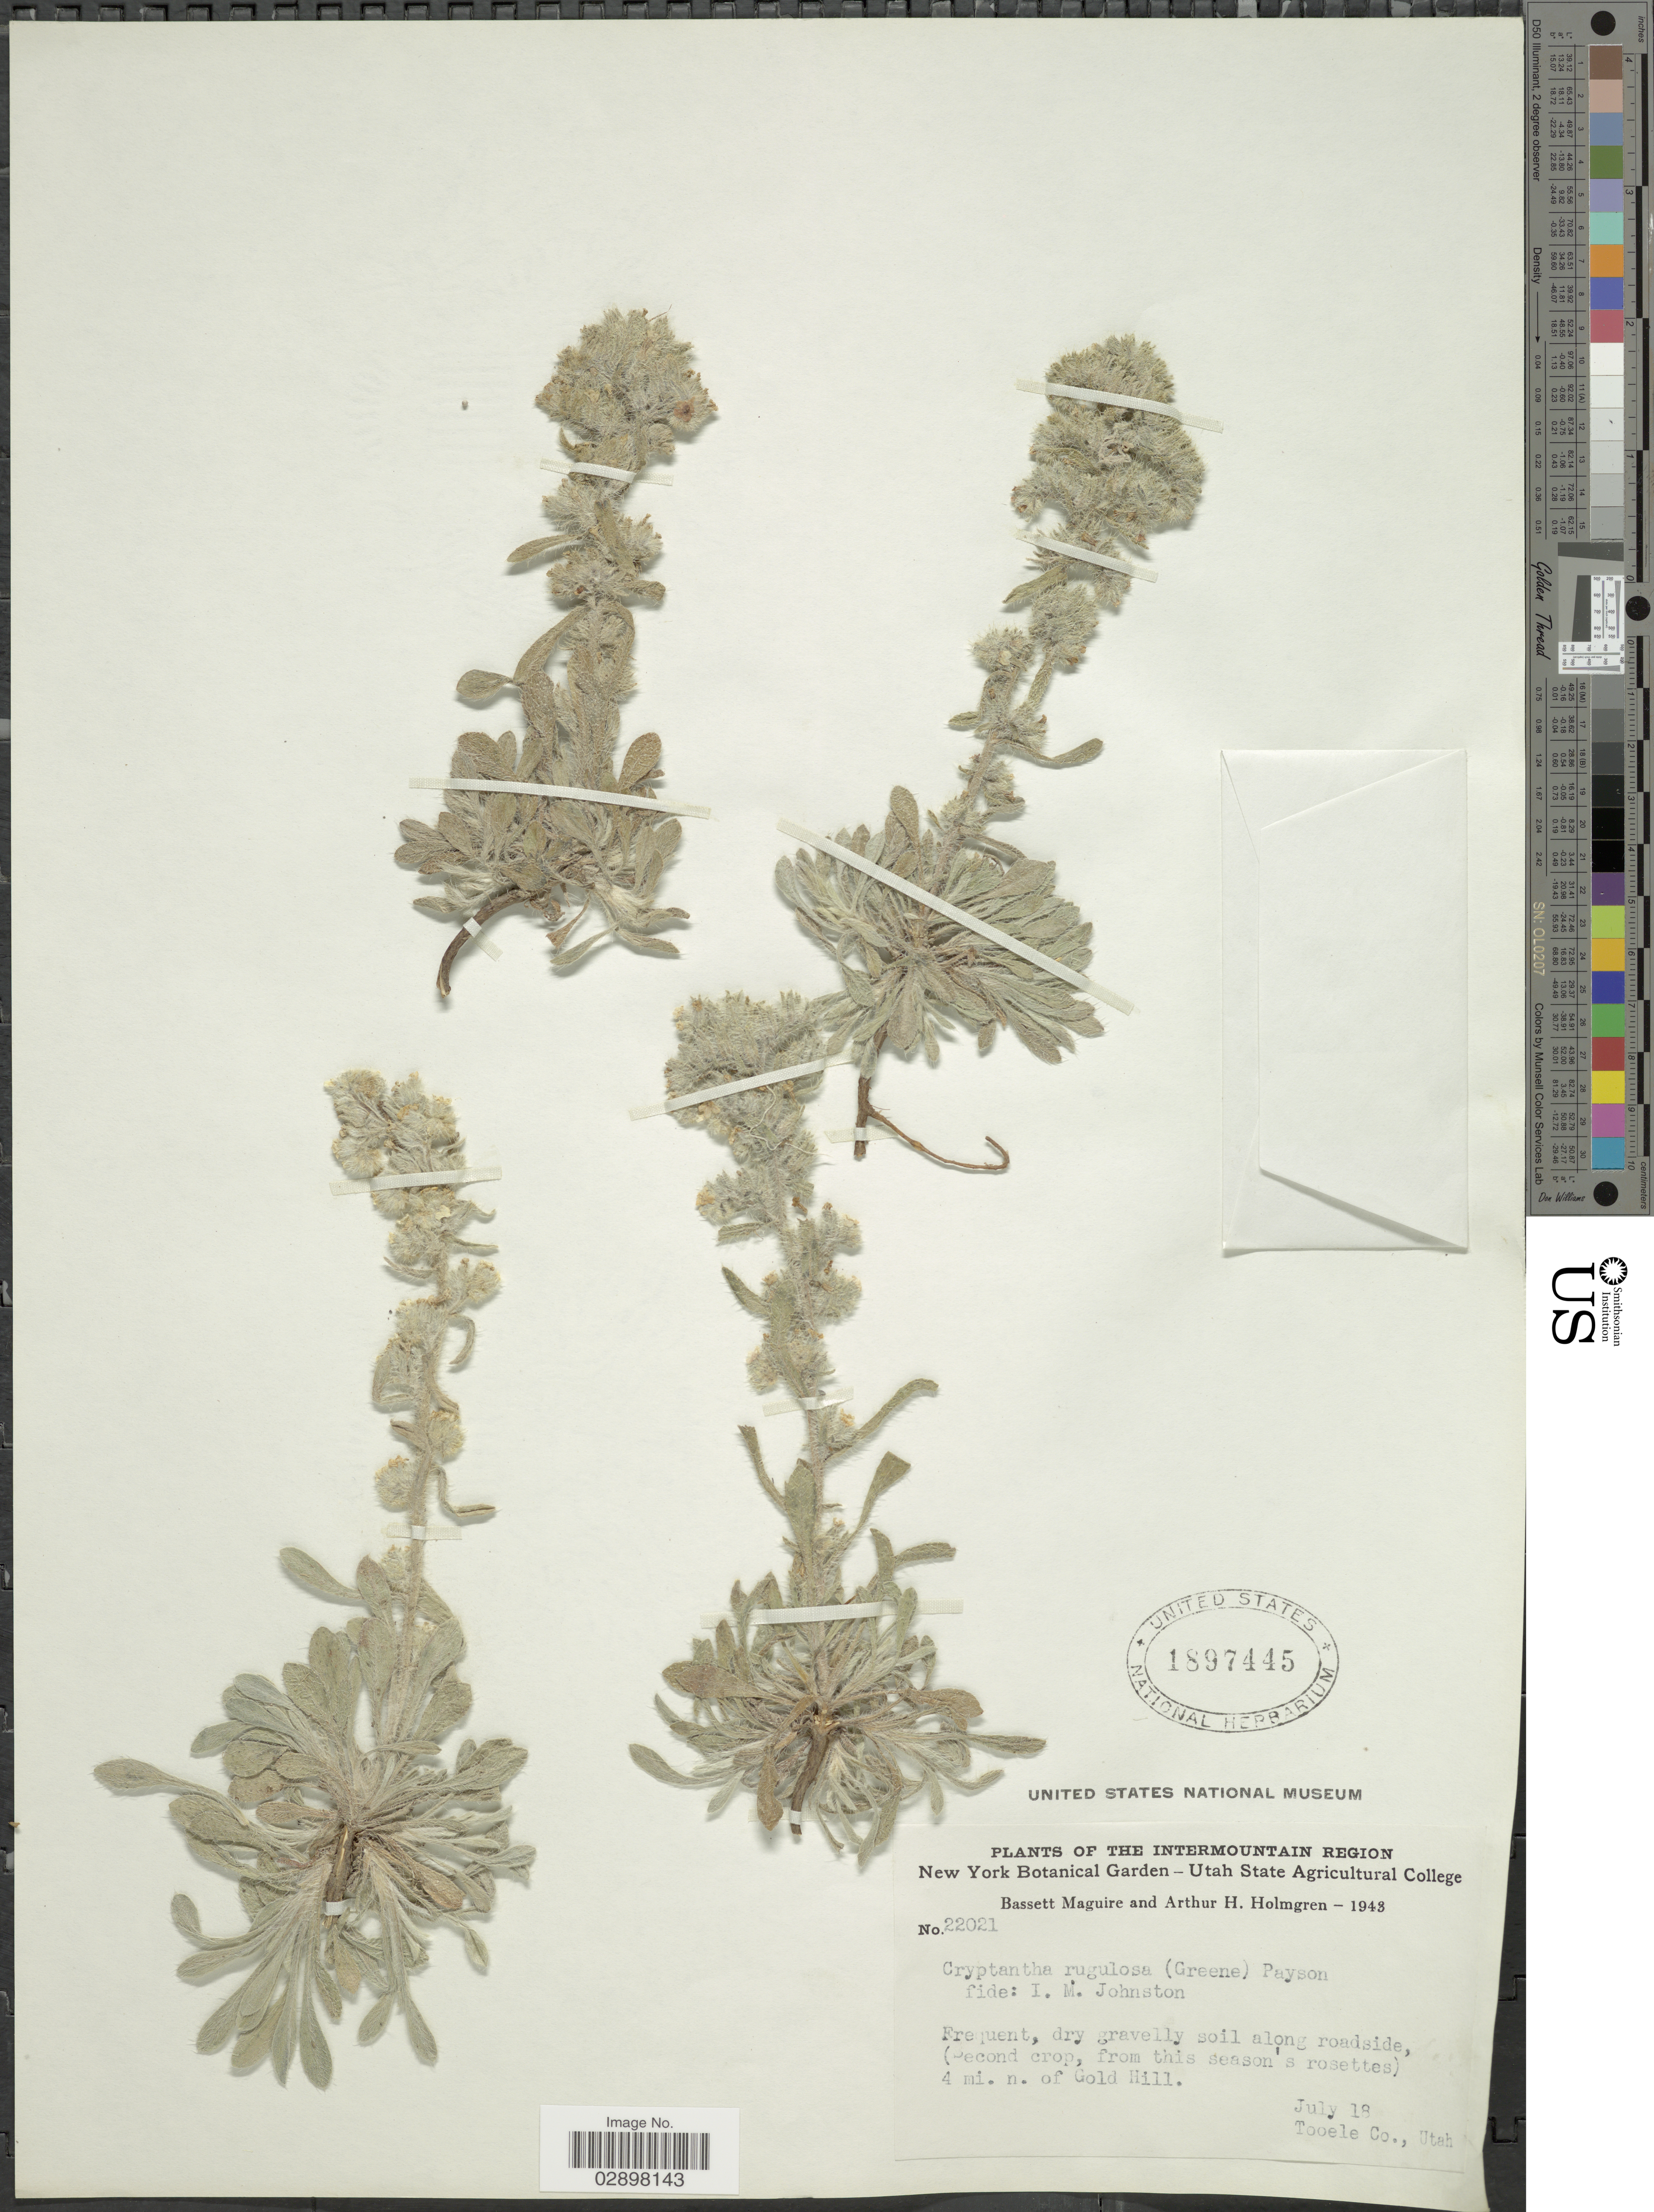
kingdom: Plantae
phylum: Tracheophyta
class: Magnoliopsida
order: Boraginales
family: Boraginaceae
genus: Cryptantha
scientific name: Cryptantha rugulosa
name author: (Payson) Payson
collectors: B. Maguire & A. H. Holmgren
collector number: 22021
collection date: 1943-07-18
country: United States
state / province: Utah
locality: The Intermountain Region, 4 mi. n. of Gold Hill, Tooele Co.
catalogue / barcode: US 1897445